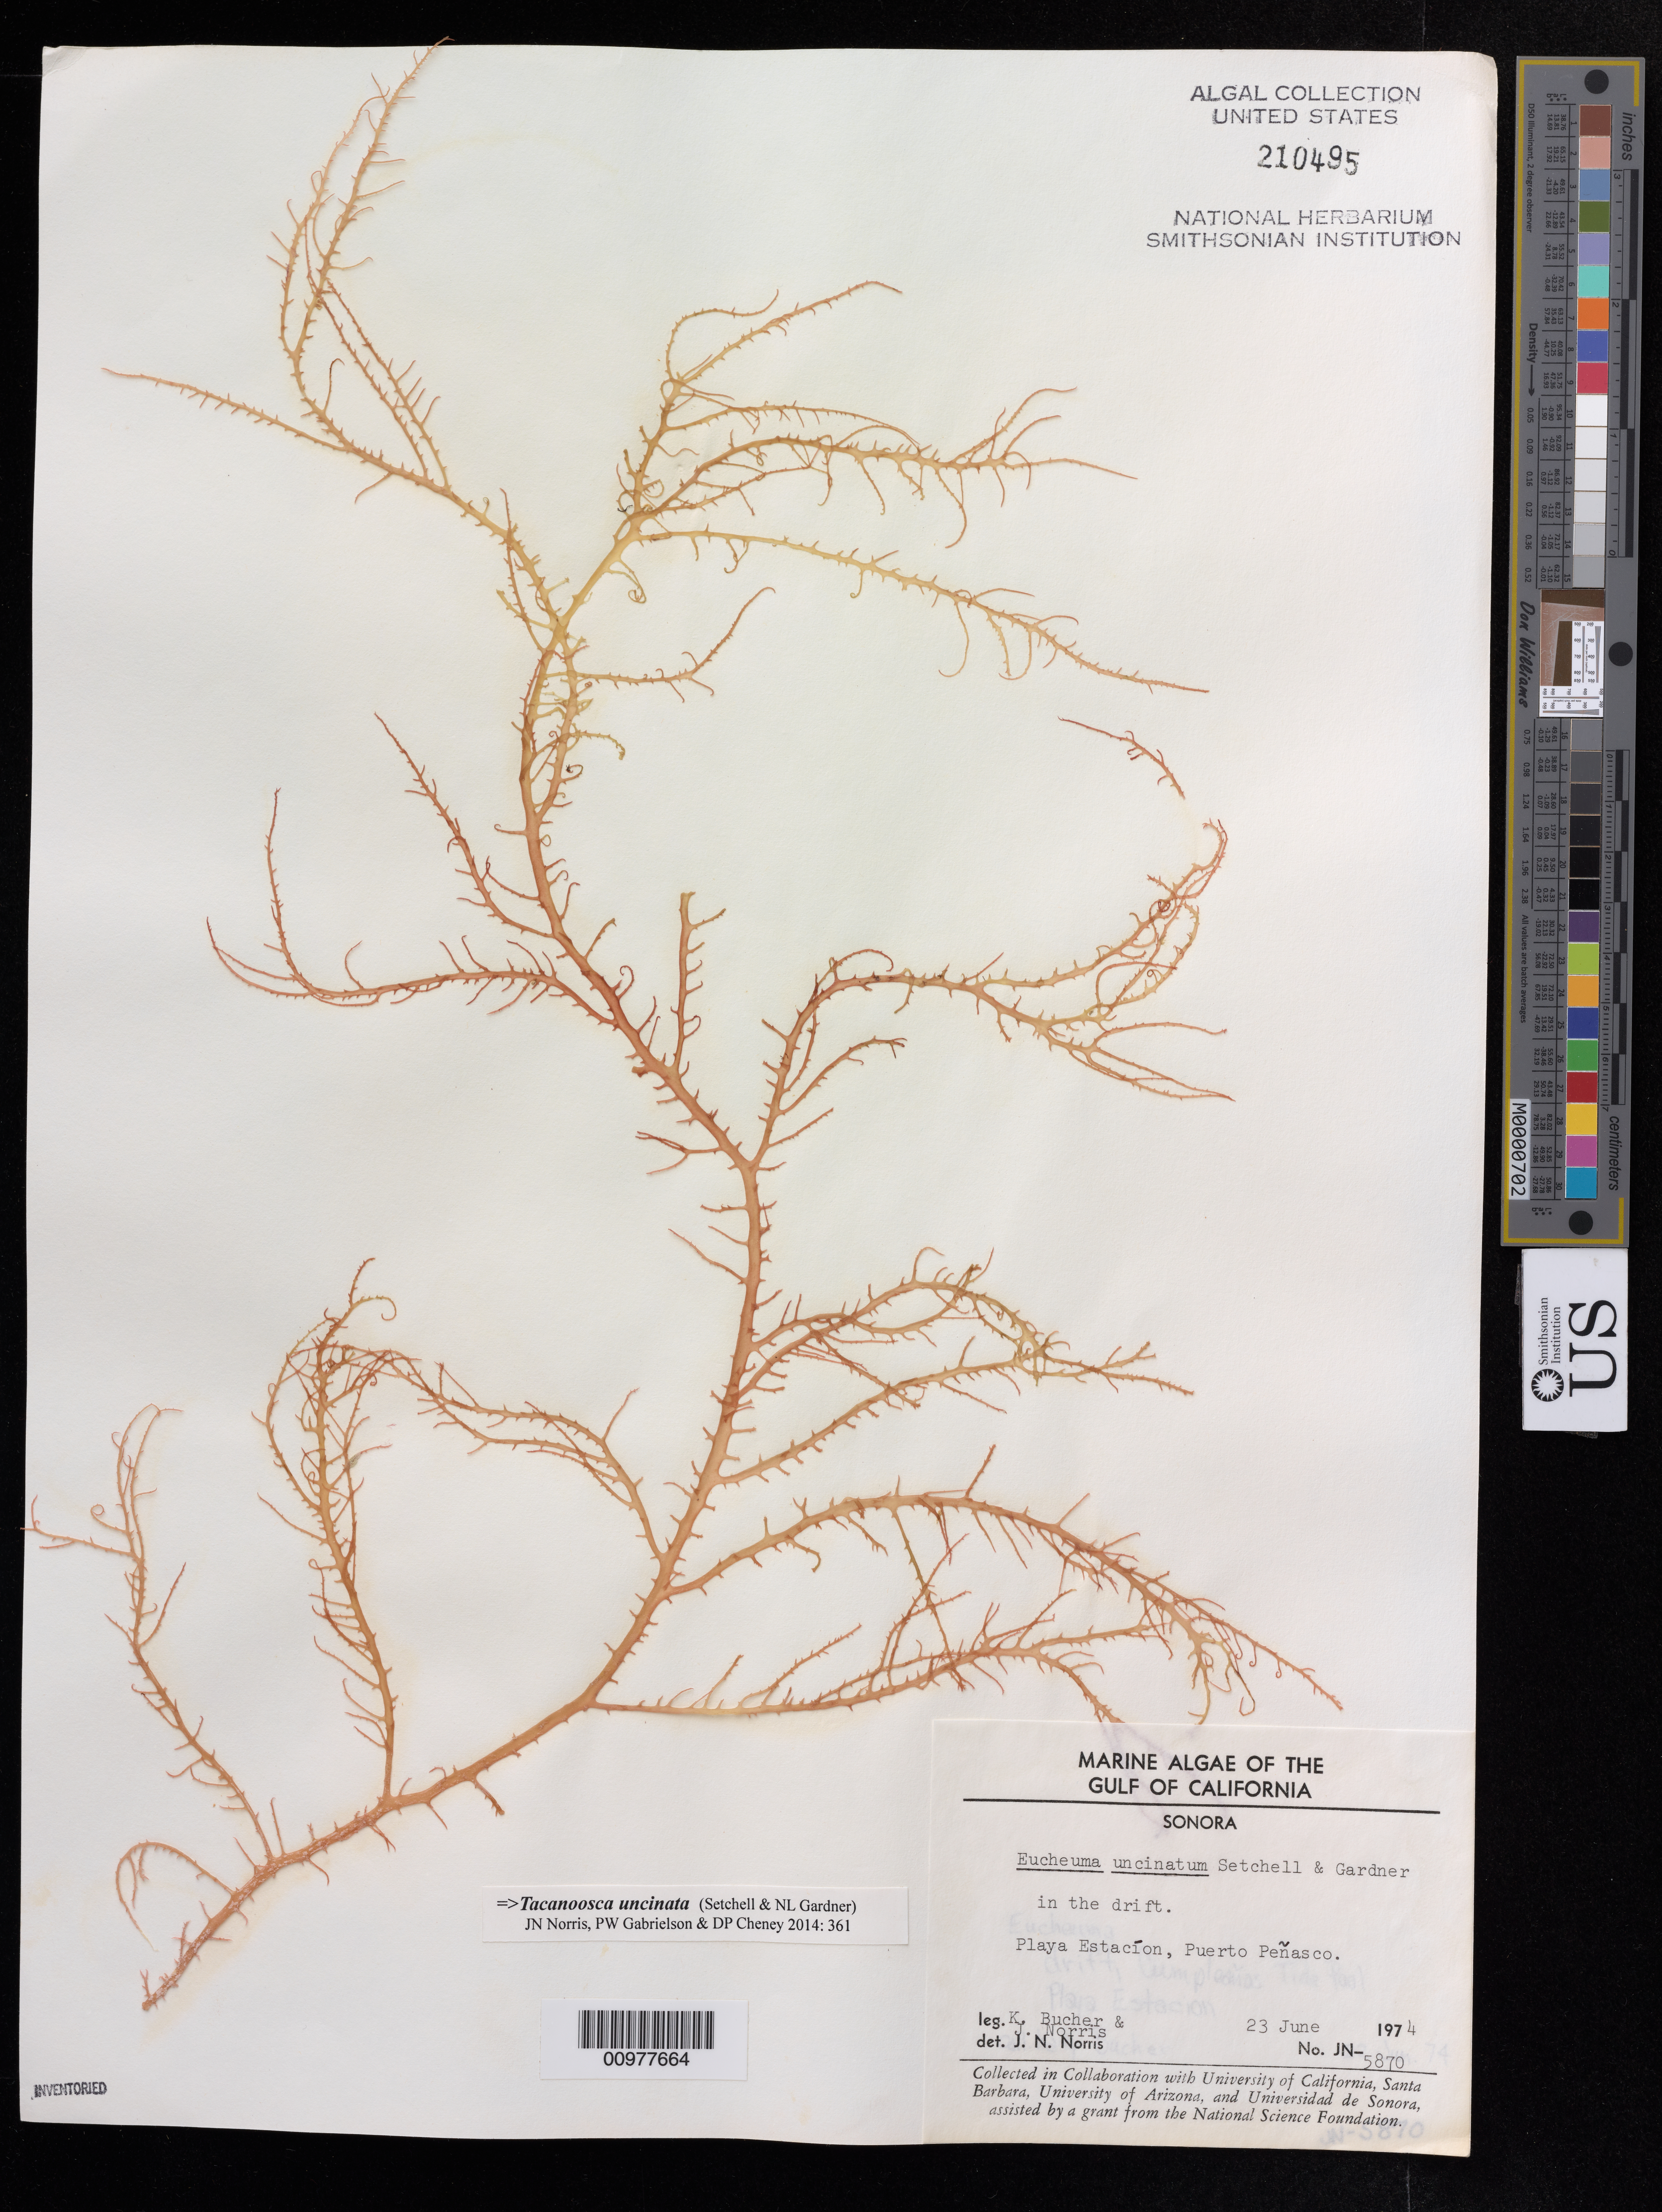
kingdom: Plantae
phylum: Rhodophyta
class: Florideophyceae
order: Gigartinales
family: Solieriaceae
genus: Tacanoosca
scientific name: Tacanoosca uncinata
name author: (Setchell & N.L. Gardner) J.N. Norris et al.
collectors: K. E. Bucher & J. N. Norris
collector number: JN-5870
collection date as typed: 23 Jun 1974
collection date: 1974-06-23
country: Mexico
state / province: Sonora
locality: Playa Estacion, Puerto Penasco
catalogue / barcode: US 210495